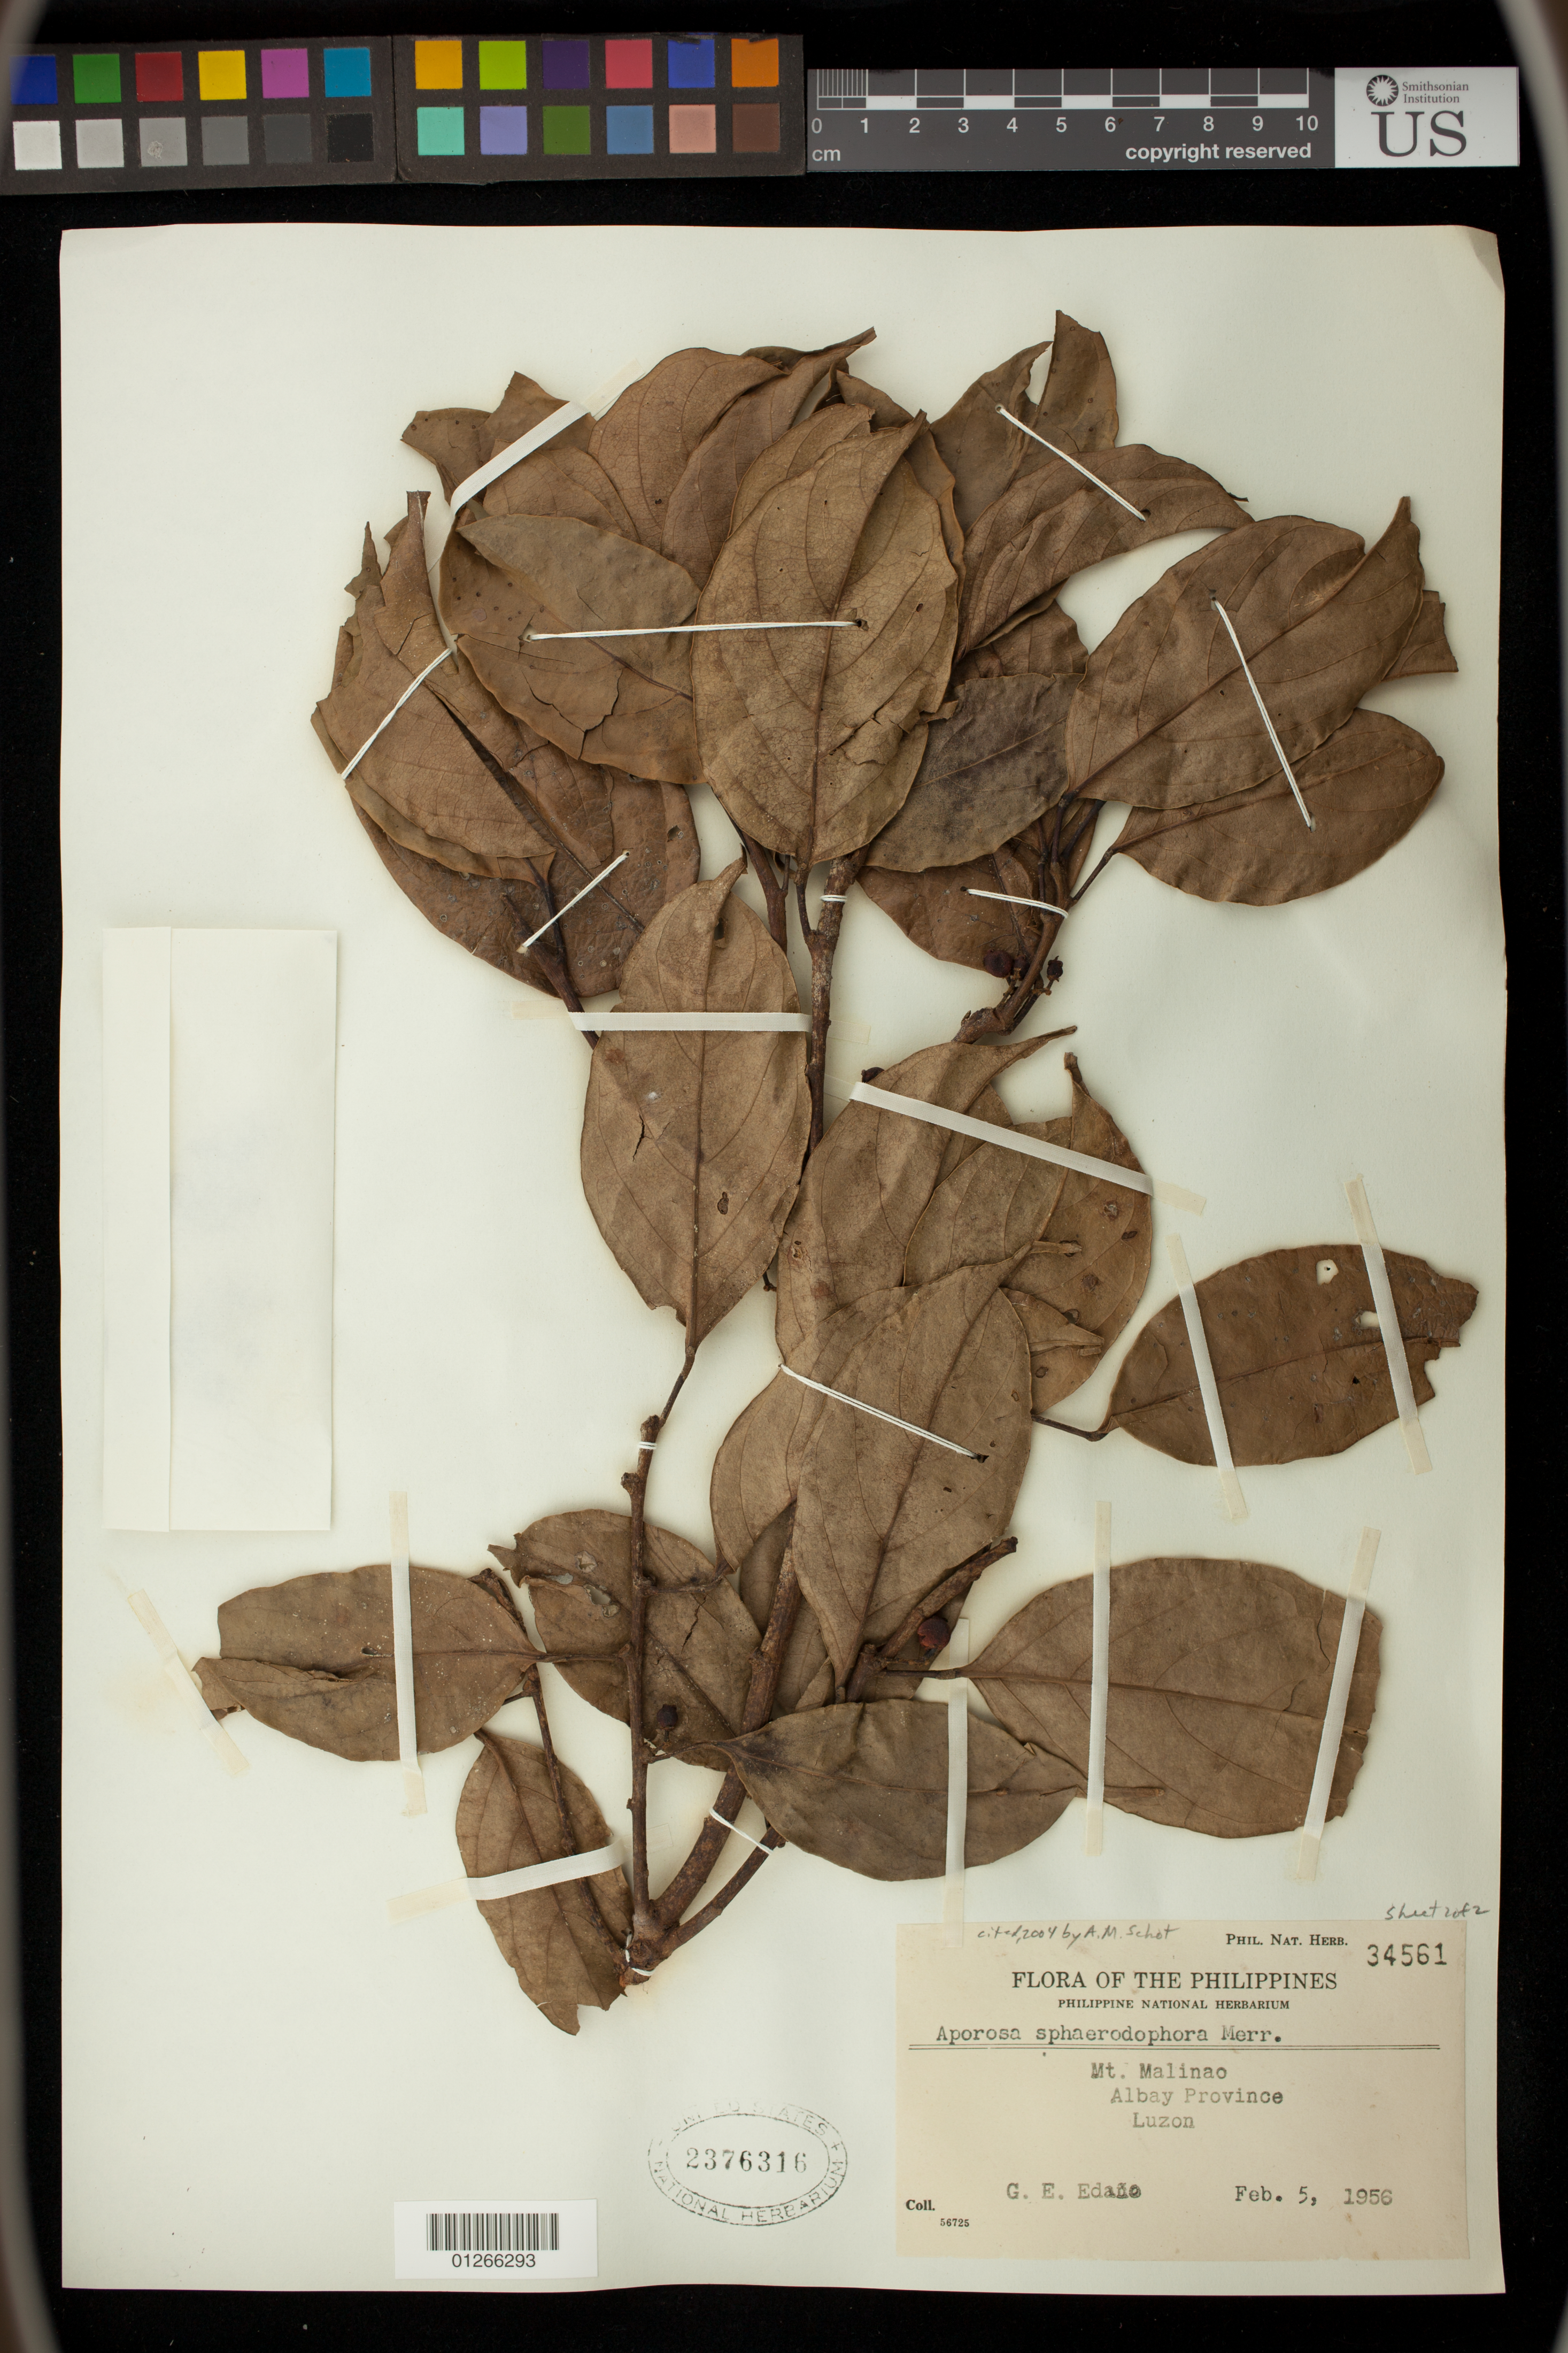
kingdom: Plantae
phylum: Tracheophyta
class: Magnoliopsida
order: Malpighiales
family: Phyllanthaceae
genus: Aporosa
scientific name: Aporosa sphaeridiophora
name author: Merr.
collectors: G. E. Edaño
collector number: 34561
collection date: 1956-02-05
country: Philippines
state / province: Bicol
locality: Mt. Malinao, Albay Province, Luzon